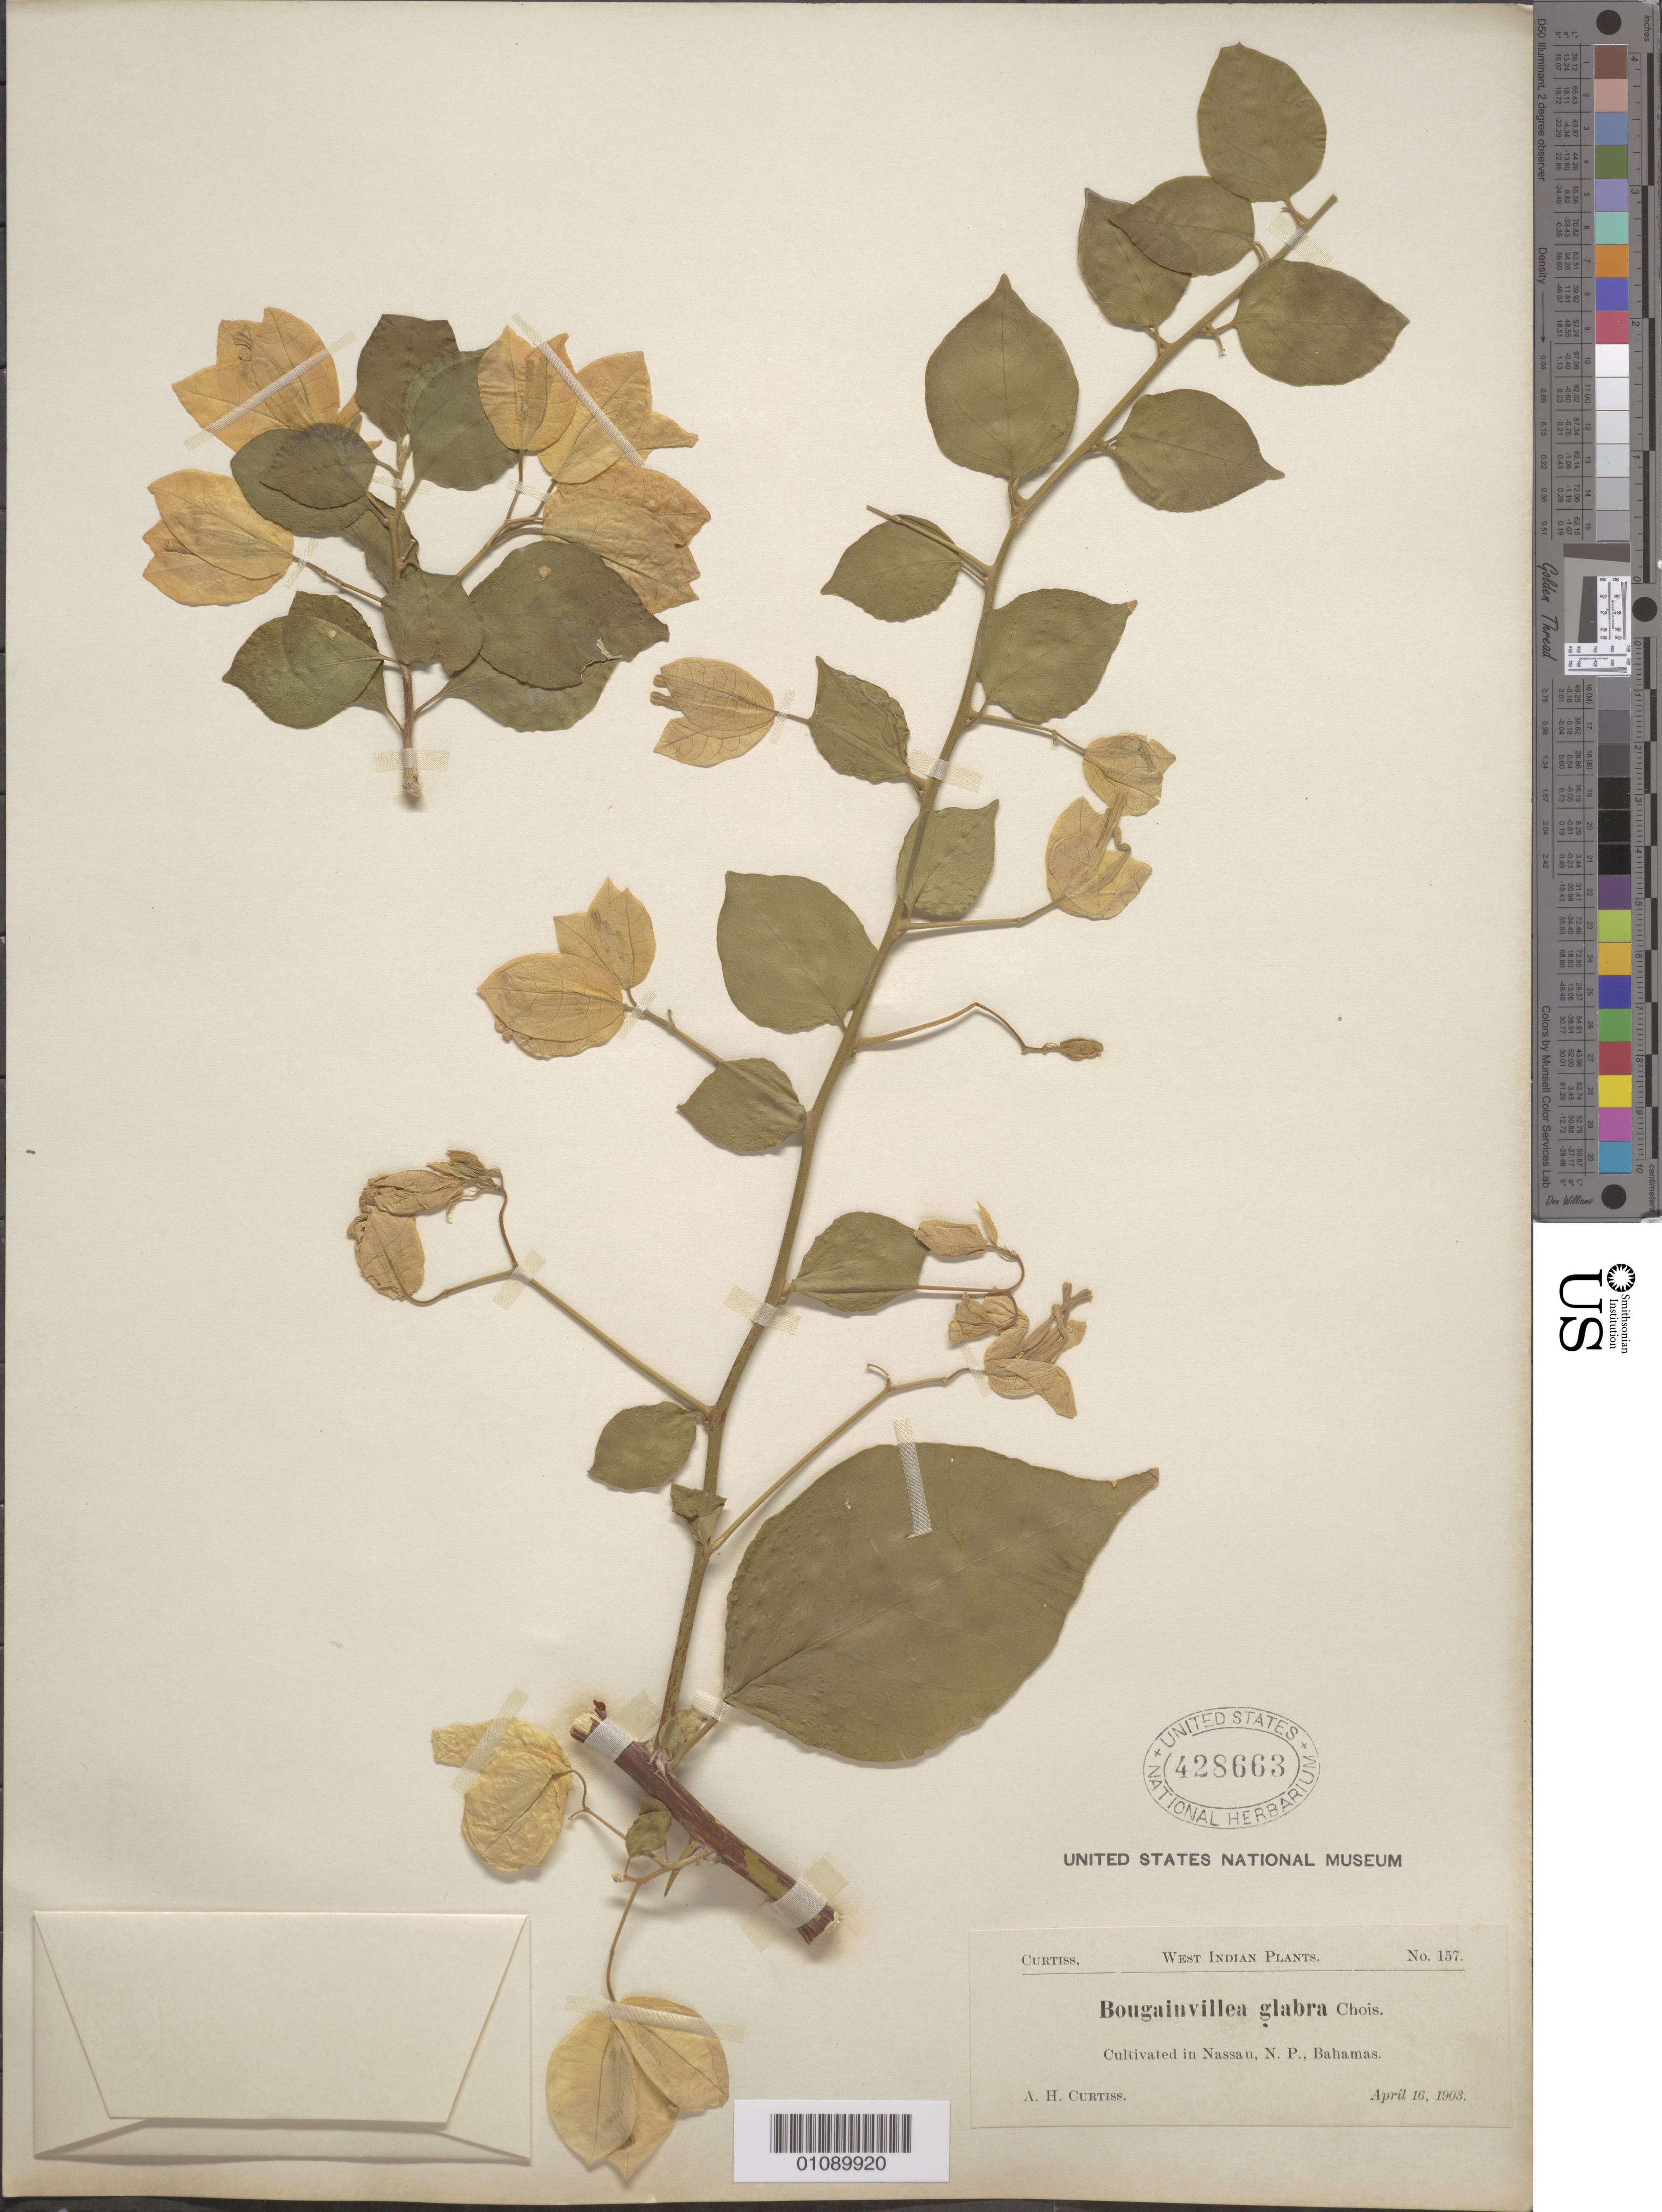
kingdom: Plantae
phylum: Tracheophyta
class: Magnoliopsida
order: Caryophyllales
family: Nyctaginaceae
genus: Bougainvillea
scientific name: Bougainvillea glabra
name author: Choisy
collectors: A. H. Curtiss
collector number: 157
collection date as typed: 16 Apr 1903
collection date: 1903-04-16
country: Bahamas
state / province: New Providence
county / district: Nassau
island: New Providence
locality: NP, Nassau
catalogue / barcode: US 428663